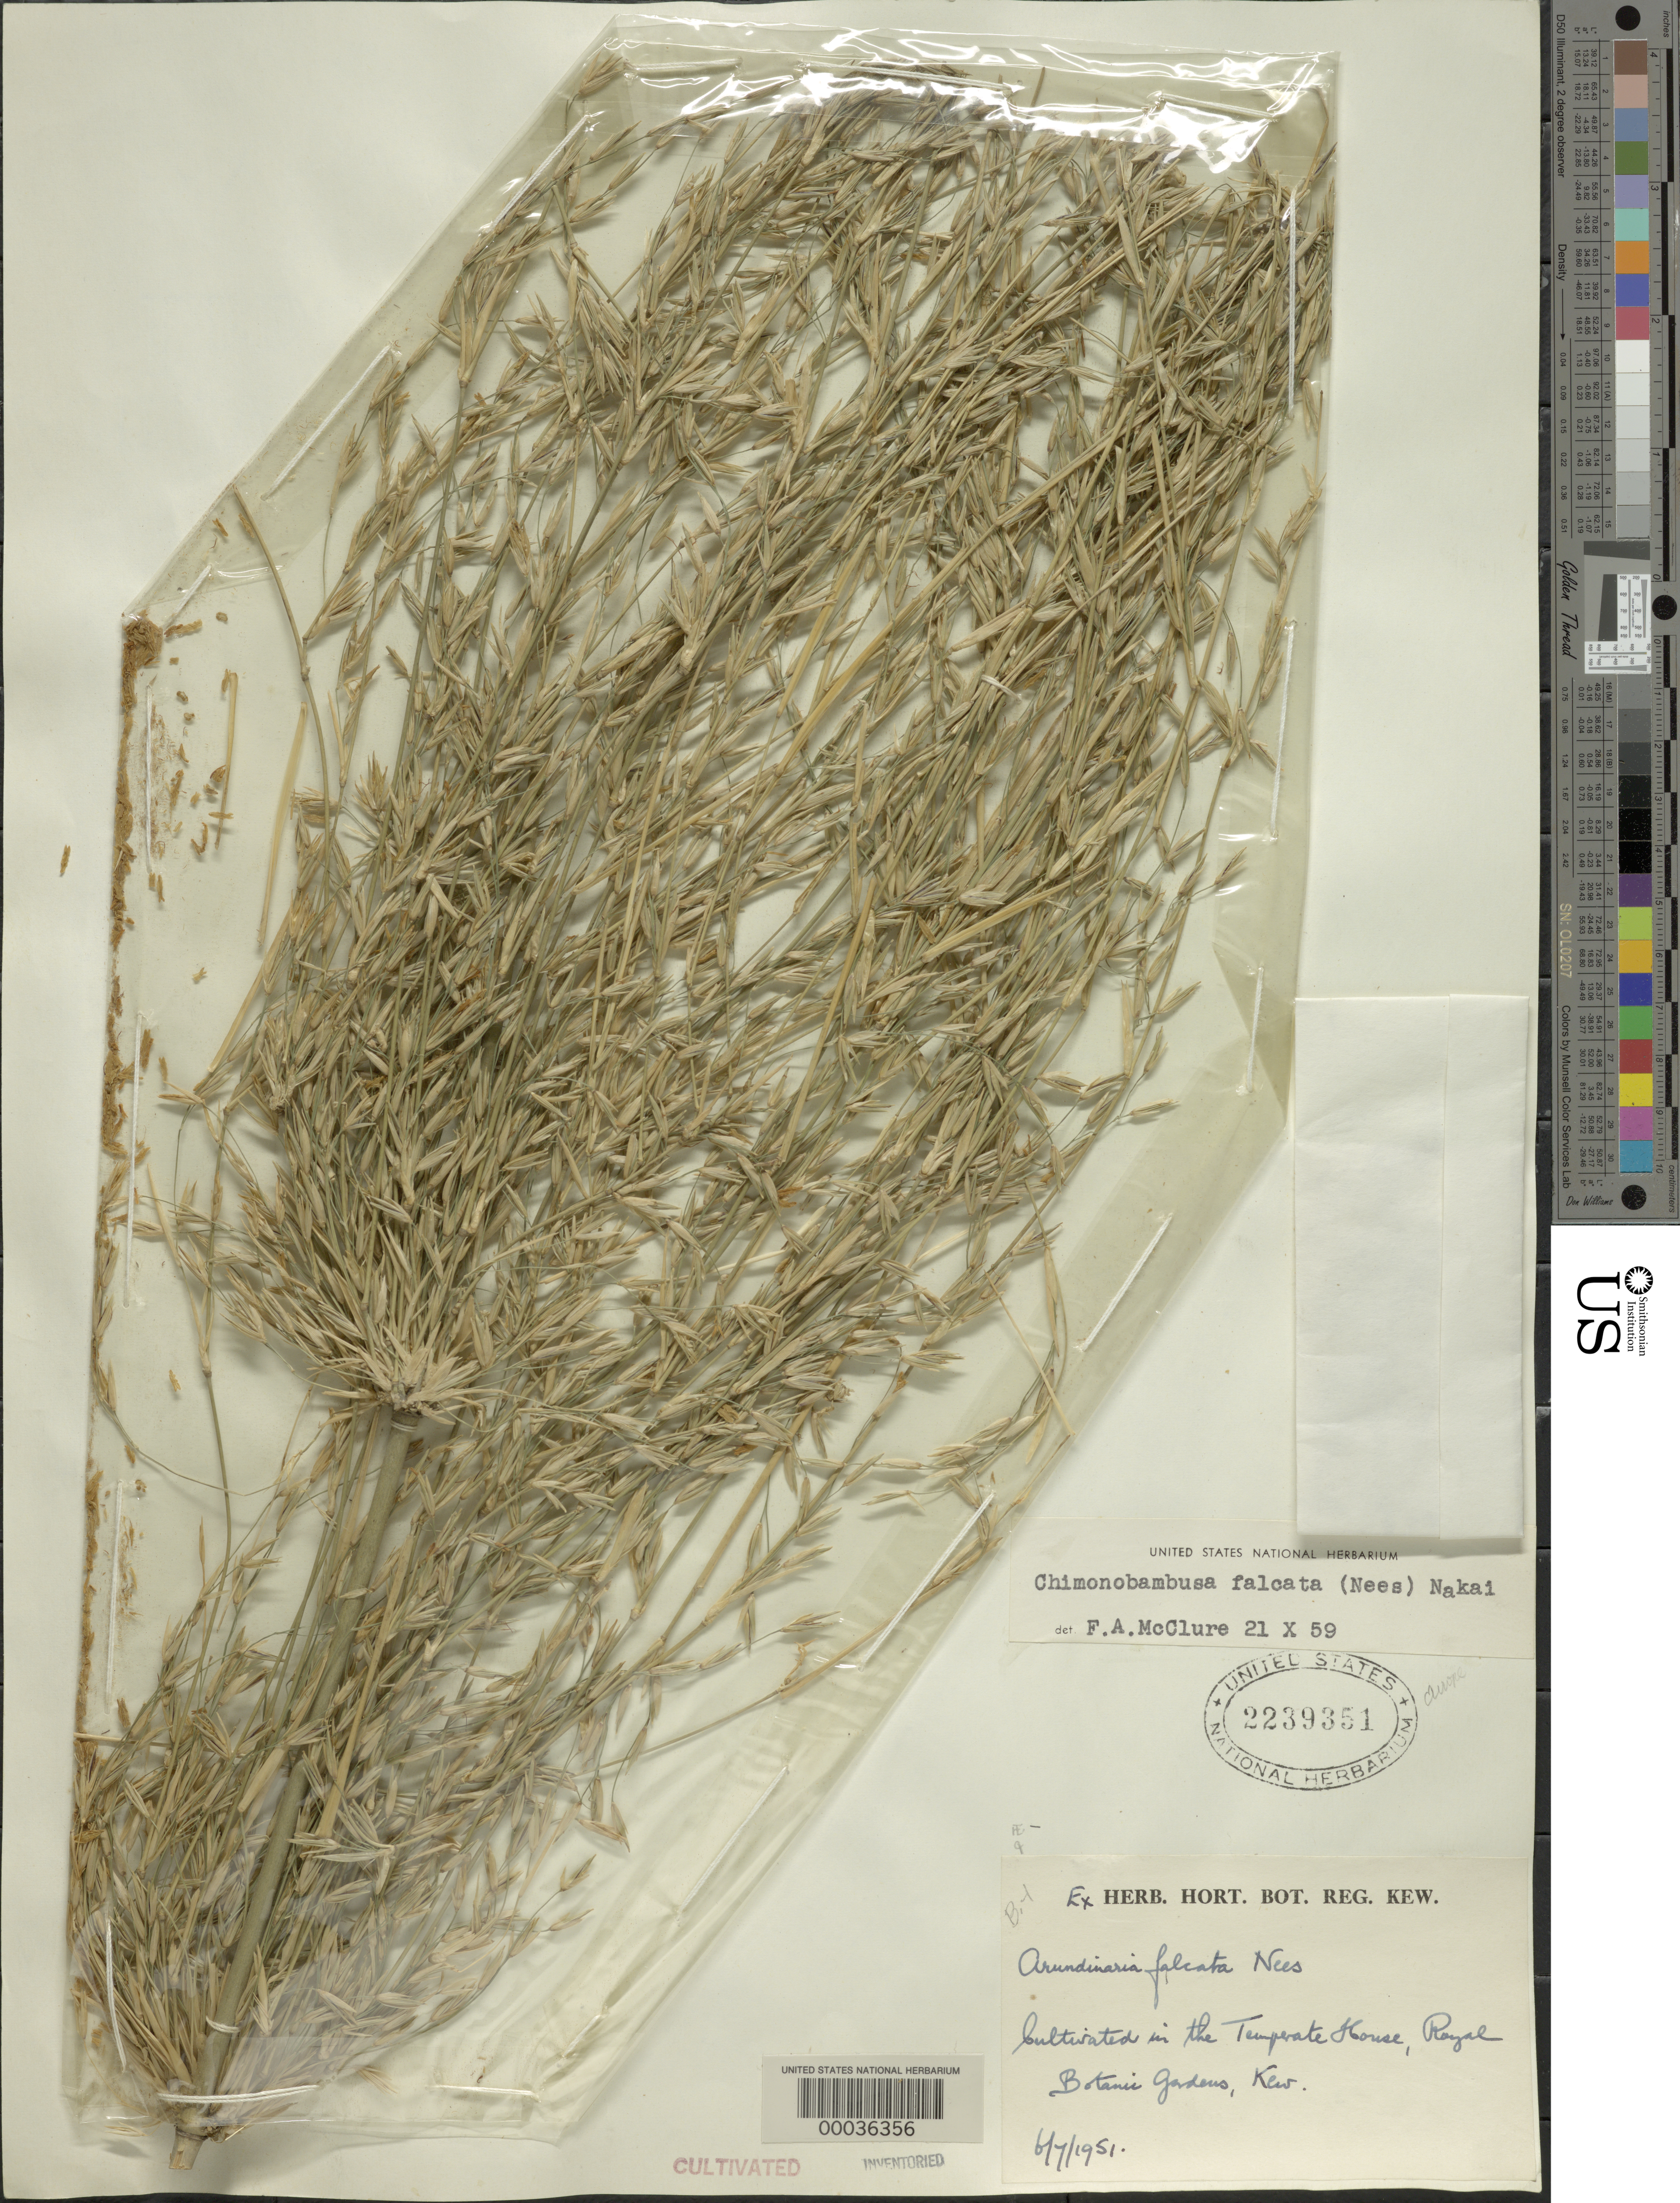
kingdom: Plantae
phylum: Tracheophyta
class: Liliopsida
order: Poales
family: Poaceae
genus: Drepanostachyum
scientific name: Drepanostachyum falconeri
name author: (Hook. f. ex Munro) Soderstr.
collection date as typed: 06 Jul 1951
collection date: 1951-07-06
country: United Kingdom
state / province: England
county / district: Surrey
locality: Royal botanic gardens-kew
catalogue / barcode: US 2239351